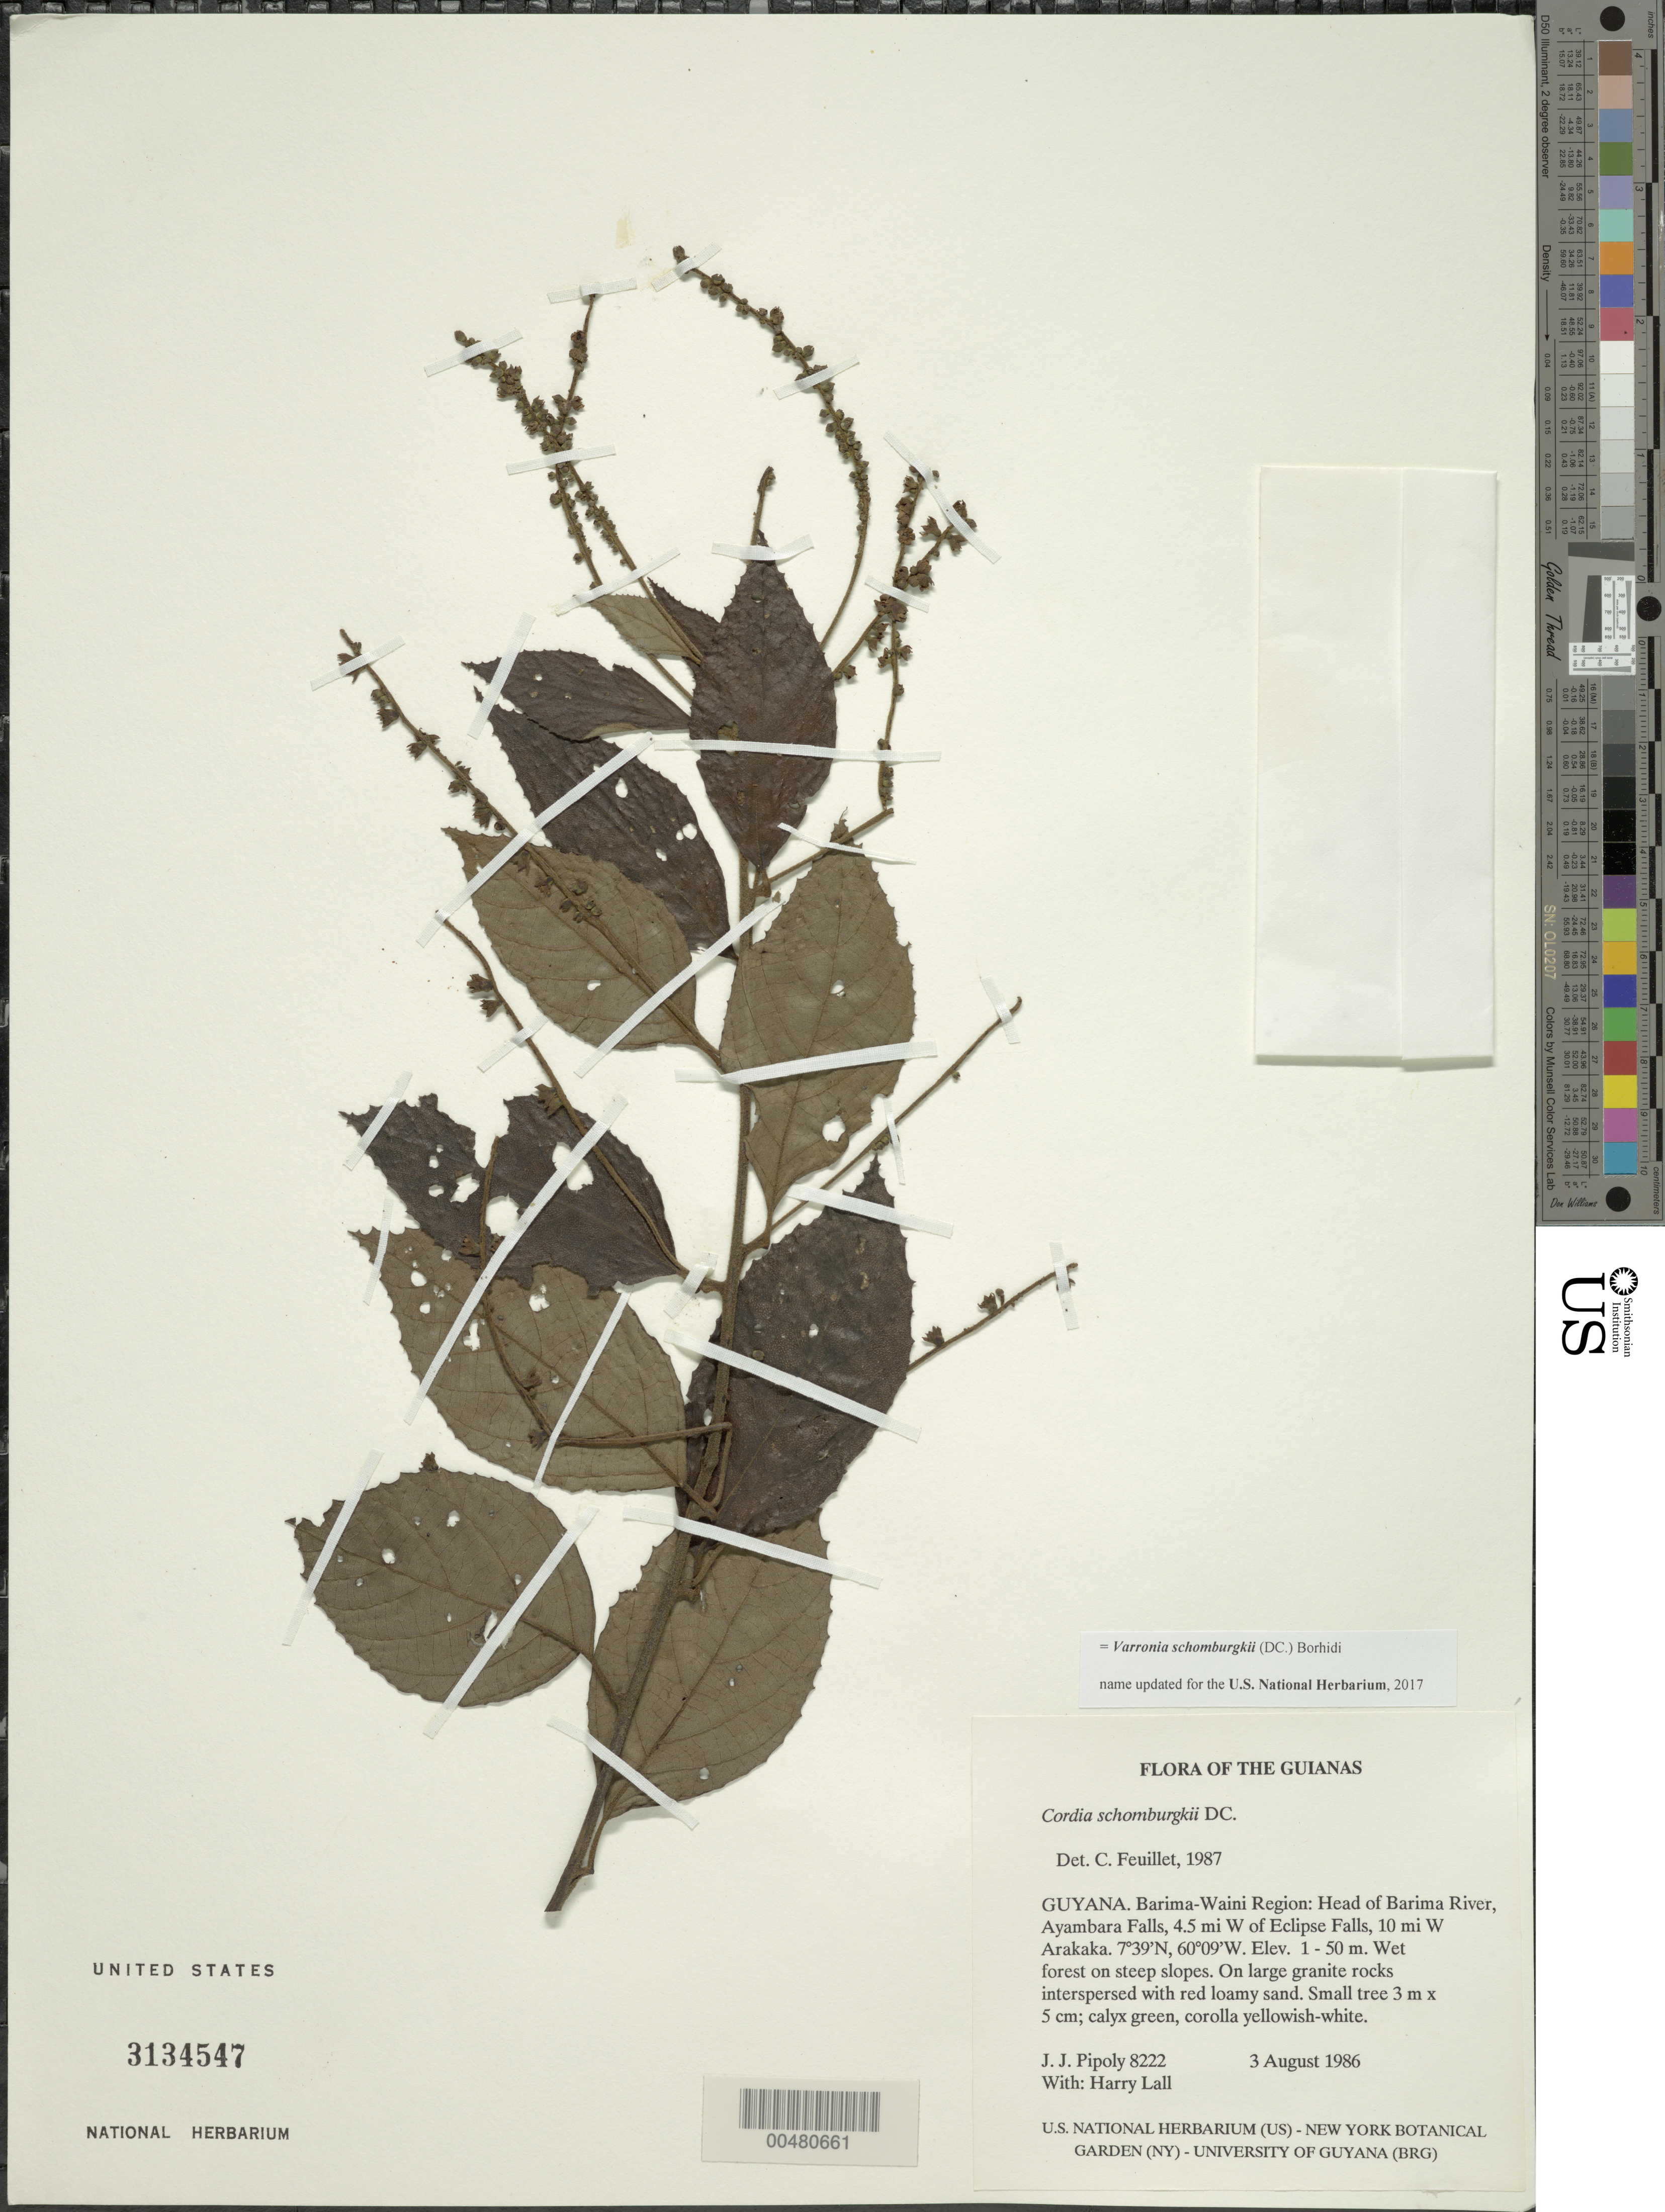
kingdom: Plantae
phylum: Tracheophyta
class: Magnoliopsida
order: Boraginales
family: Cordiaceae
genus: Varronia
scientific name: Varronia schomburgkii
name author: (DC.) Borhidi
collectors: J. J. Pipoly & H. Lall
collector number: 8222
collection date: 1986-08-03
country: Guyana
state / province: Barima-Waini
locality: Barima-Waini Region, Head of Barima River, Ayambara Fallas, 4.5 mi W of Eclipse Falls, 10 mi. W Arakaka.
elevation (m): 1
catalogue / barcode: US 3134547